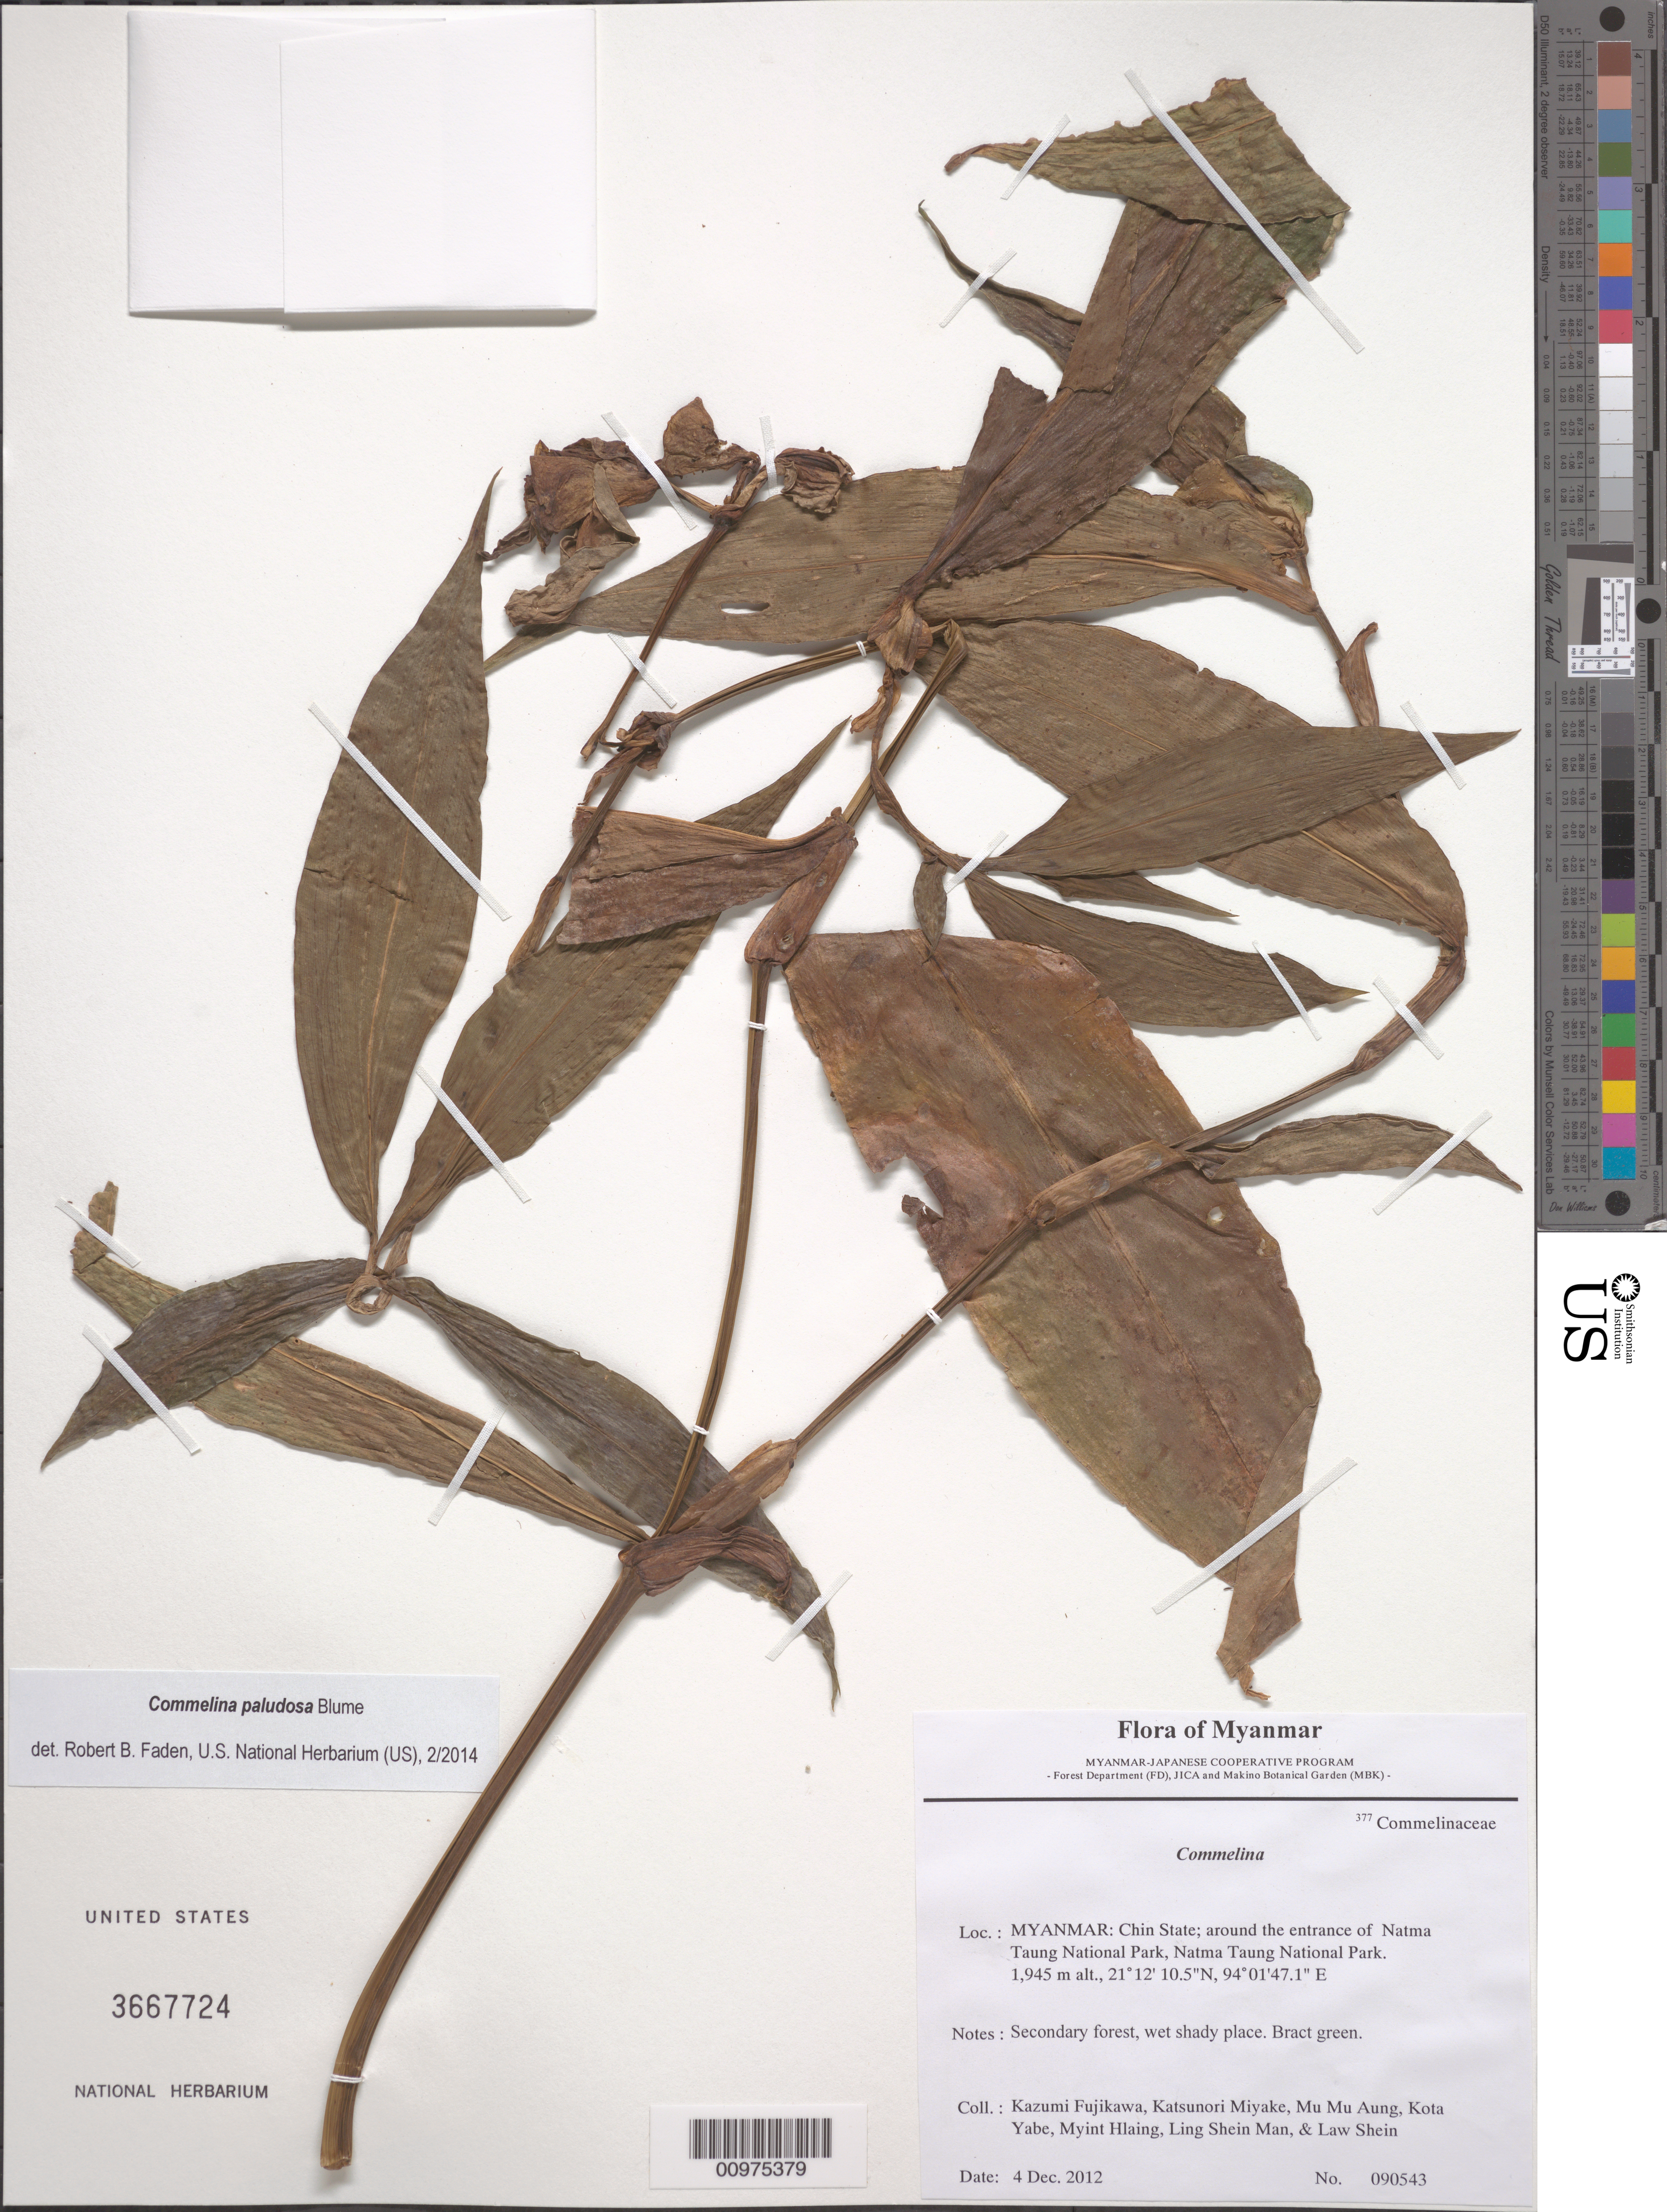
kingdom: Plantae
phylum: Tracheophyta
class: Liliopsida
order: Commelinales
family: Commelinaceae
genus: Commelina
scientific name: Commelina paludosa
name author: Blume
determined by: Faden, Robert B., (US), Smithsonian Institution - National Museum of Natural History (UNITED STATES)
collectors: K. Fujikawa et al.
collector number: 090543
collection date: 2012-12-04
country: Myanmar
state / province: Chin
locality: around the entrance of Natma Taung National Park, Natma Taung National Park.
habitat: Secondary forest, wet shady place.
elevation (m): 1945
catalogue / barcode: US 3667724